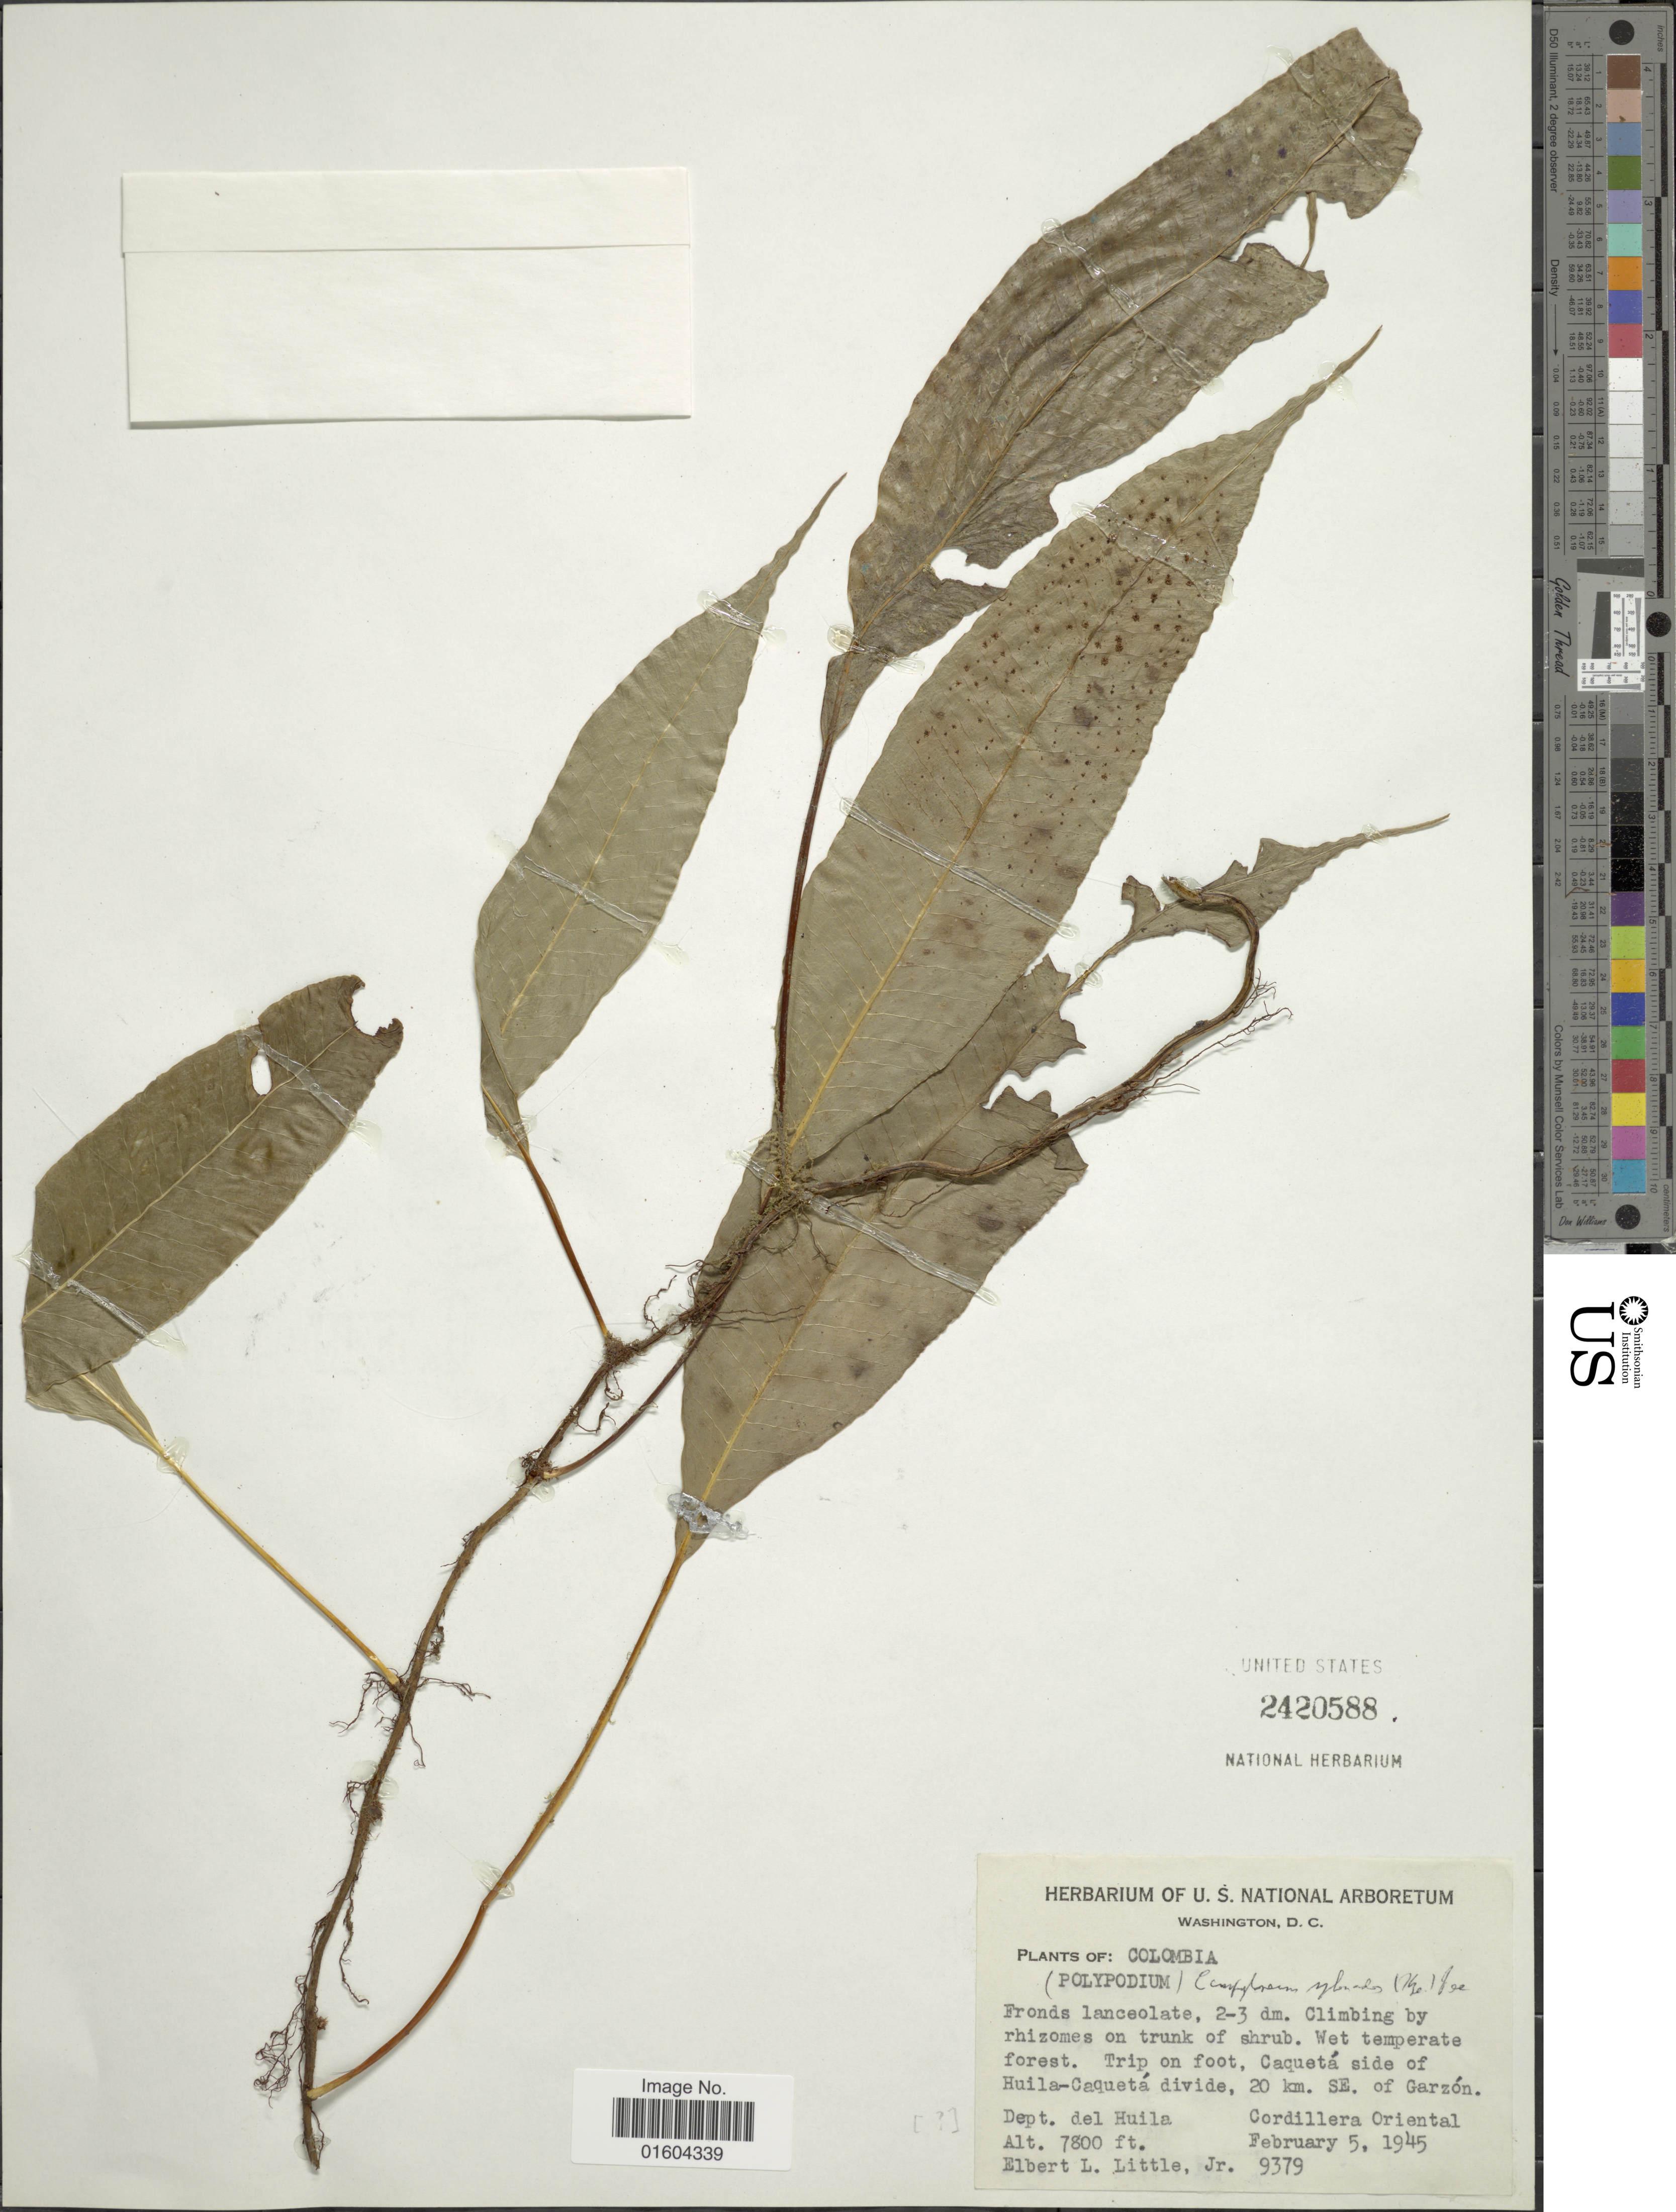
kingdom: Plantae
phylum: Tracheophyta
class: Polypodiopsida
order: Polypodiales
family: Polypodiaceae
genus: Campyloneurum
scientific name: Campyloneurum fuscosquamatum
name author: Lellinger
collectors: E. L. Little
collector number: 9379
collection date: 1945-02-05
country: Colombia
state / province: Huila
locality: Colombia. Trip on foot, Caqueta side of Huila-Caqueta divide, 20 km. SE. of Garzon. Cordillera Oriental.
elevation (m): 2377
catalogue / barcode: US 2420588